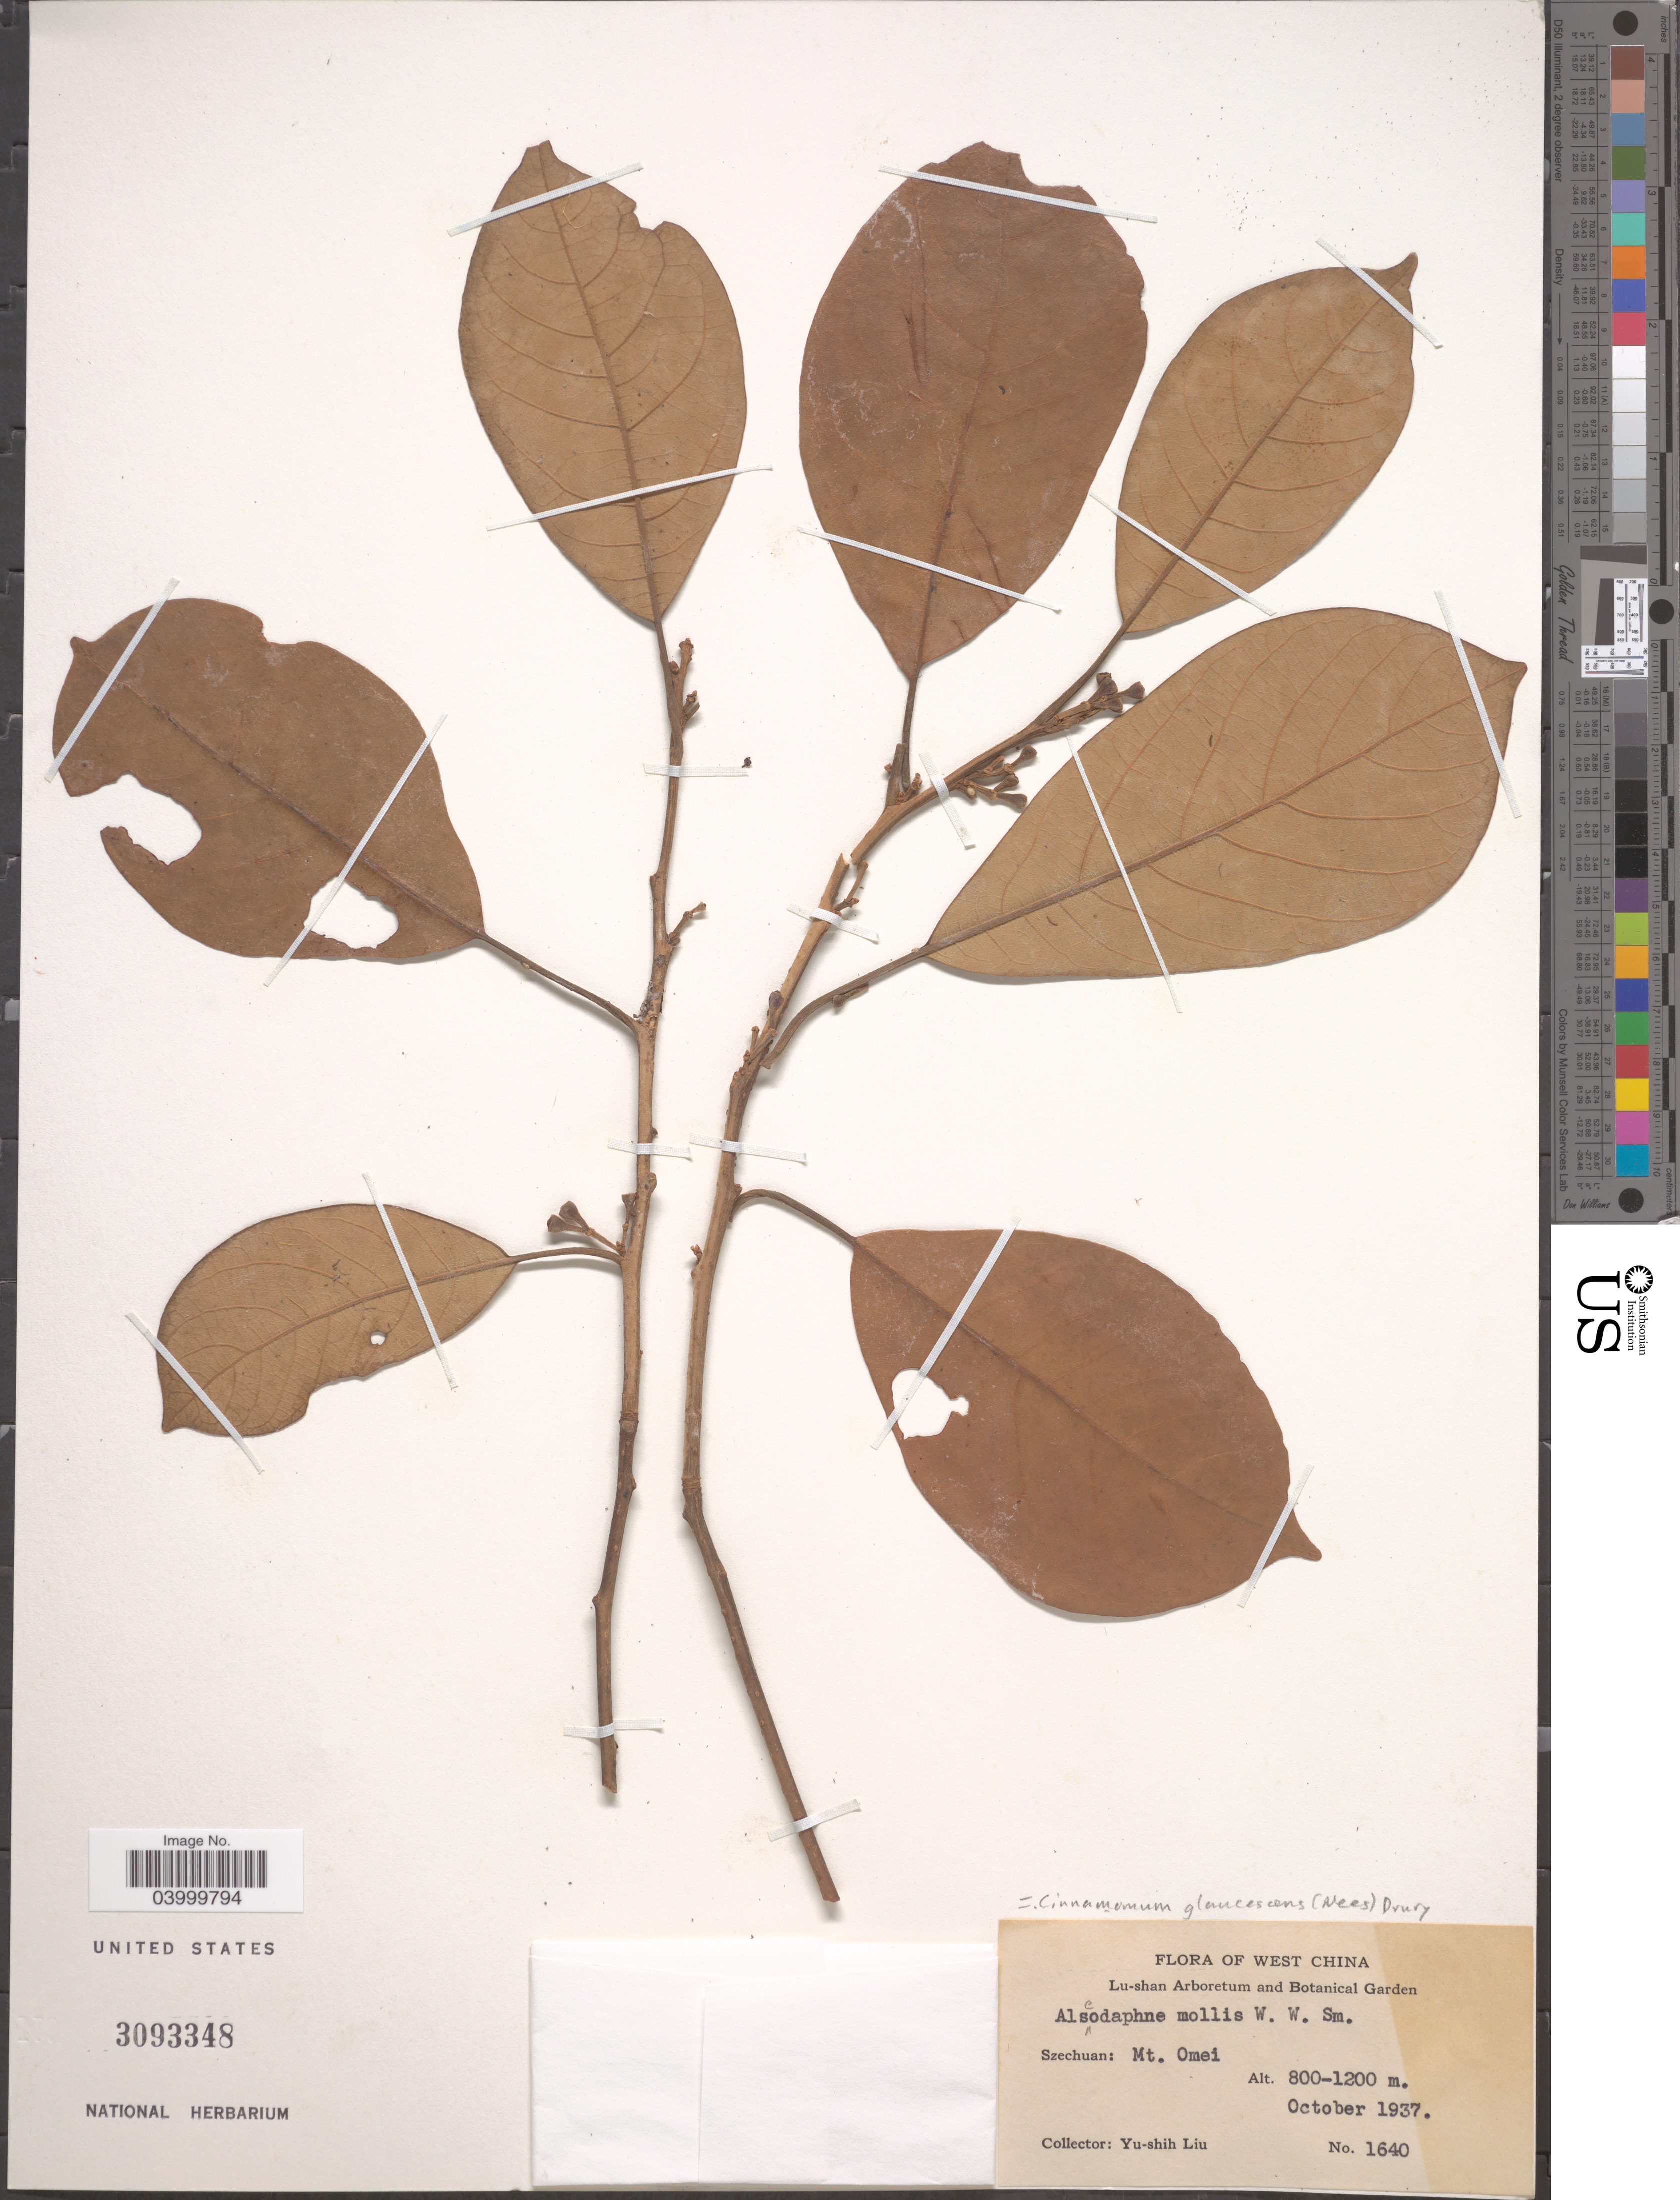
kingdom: Plantae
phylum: Tracheophyta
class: Magnoliopsida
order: Laurales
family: Lauraceae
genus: Cinnamomum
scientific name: Cinnamomum glaucescens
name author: (Nees) Hand.-Mazz.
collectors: Y.-S. Liu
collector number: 1640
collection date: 1937-10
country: China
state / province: Sichuan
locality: West China. Szechuan: Mt. Omei.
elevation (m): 800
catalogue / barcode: US 3093348